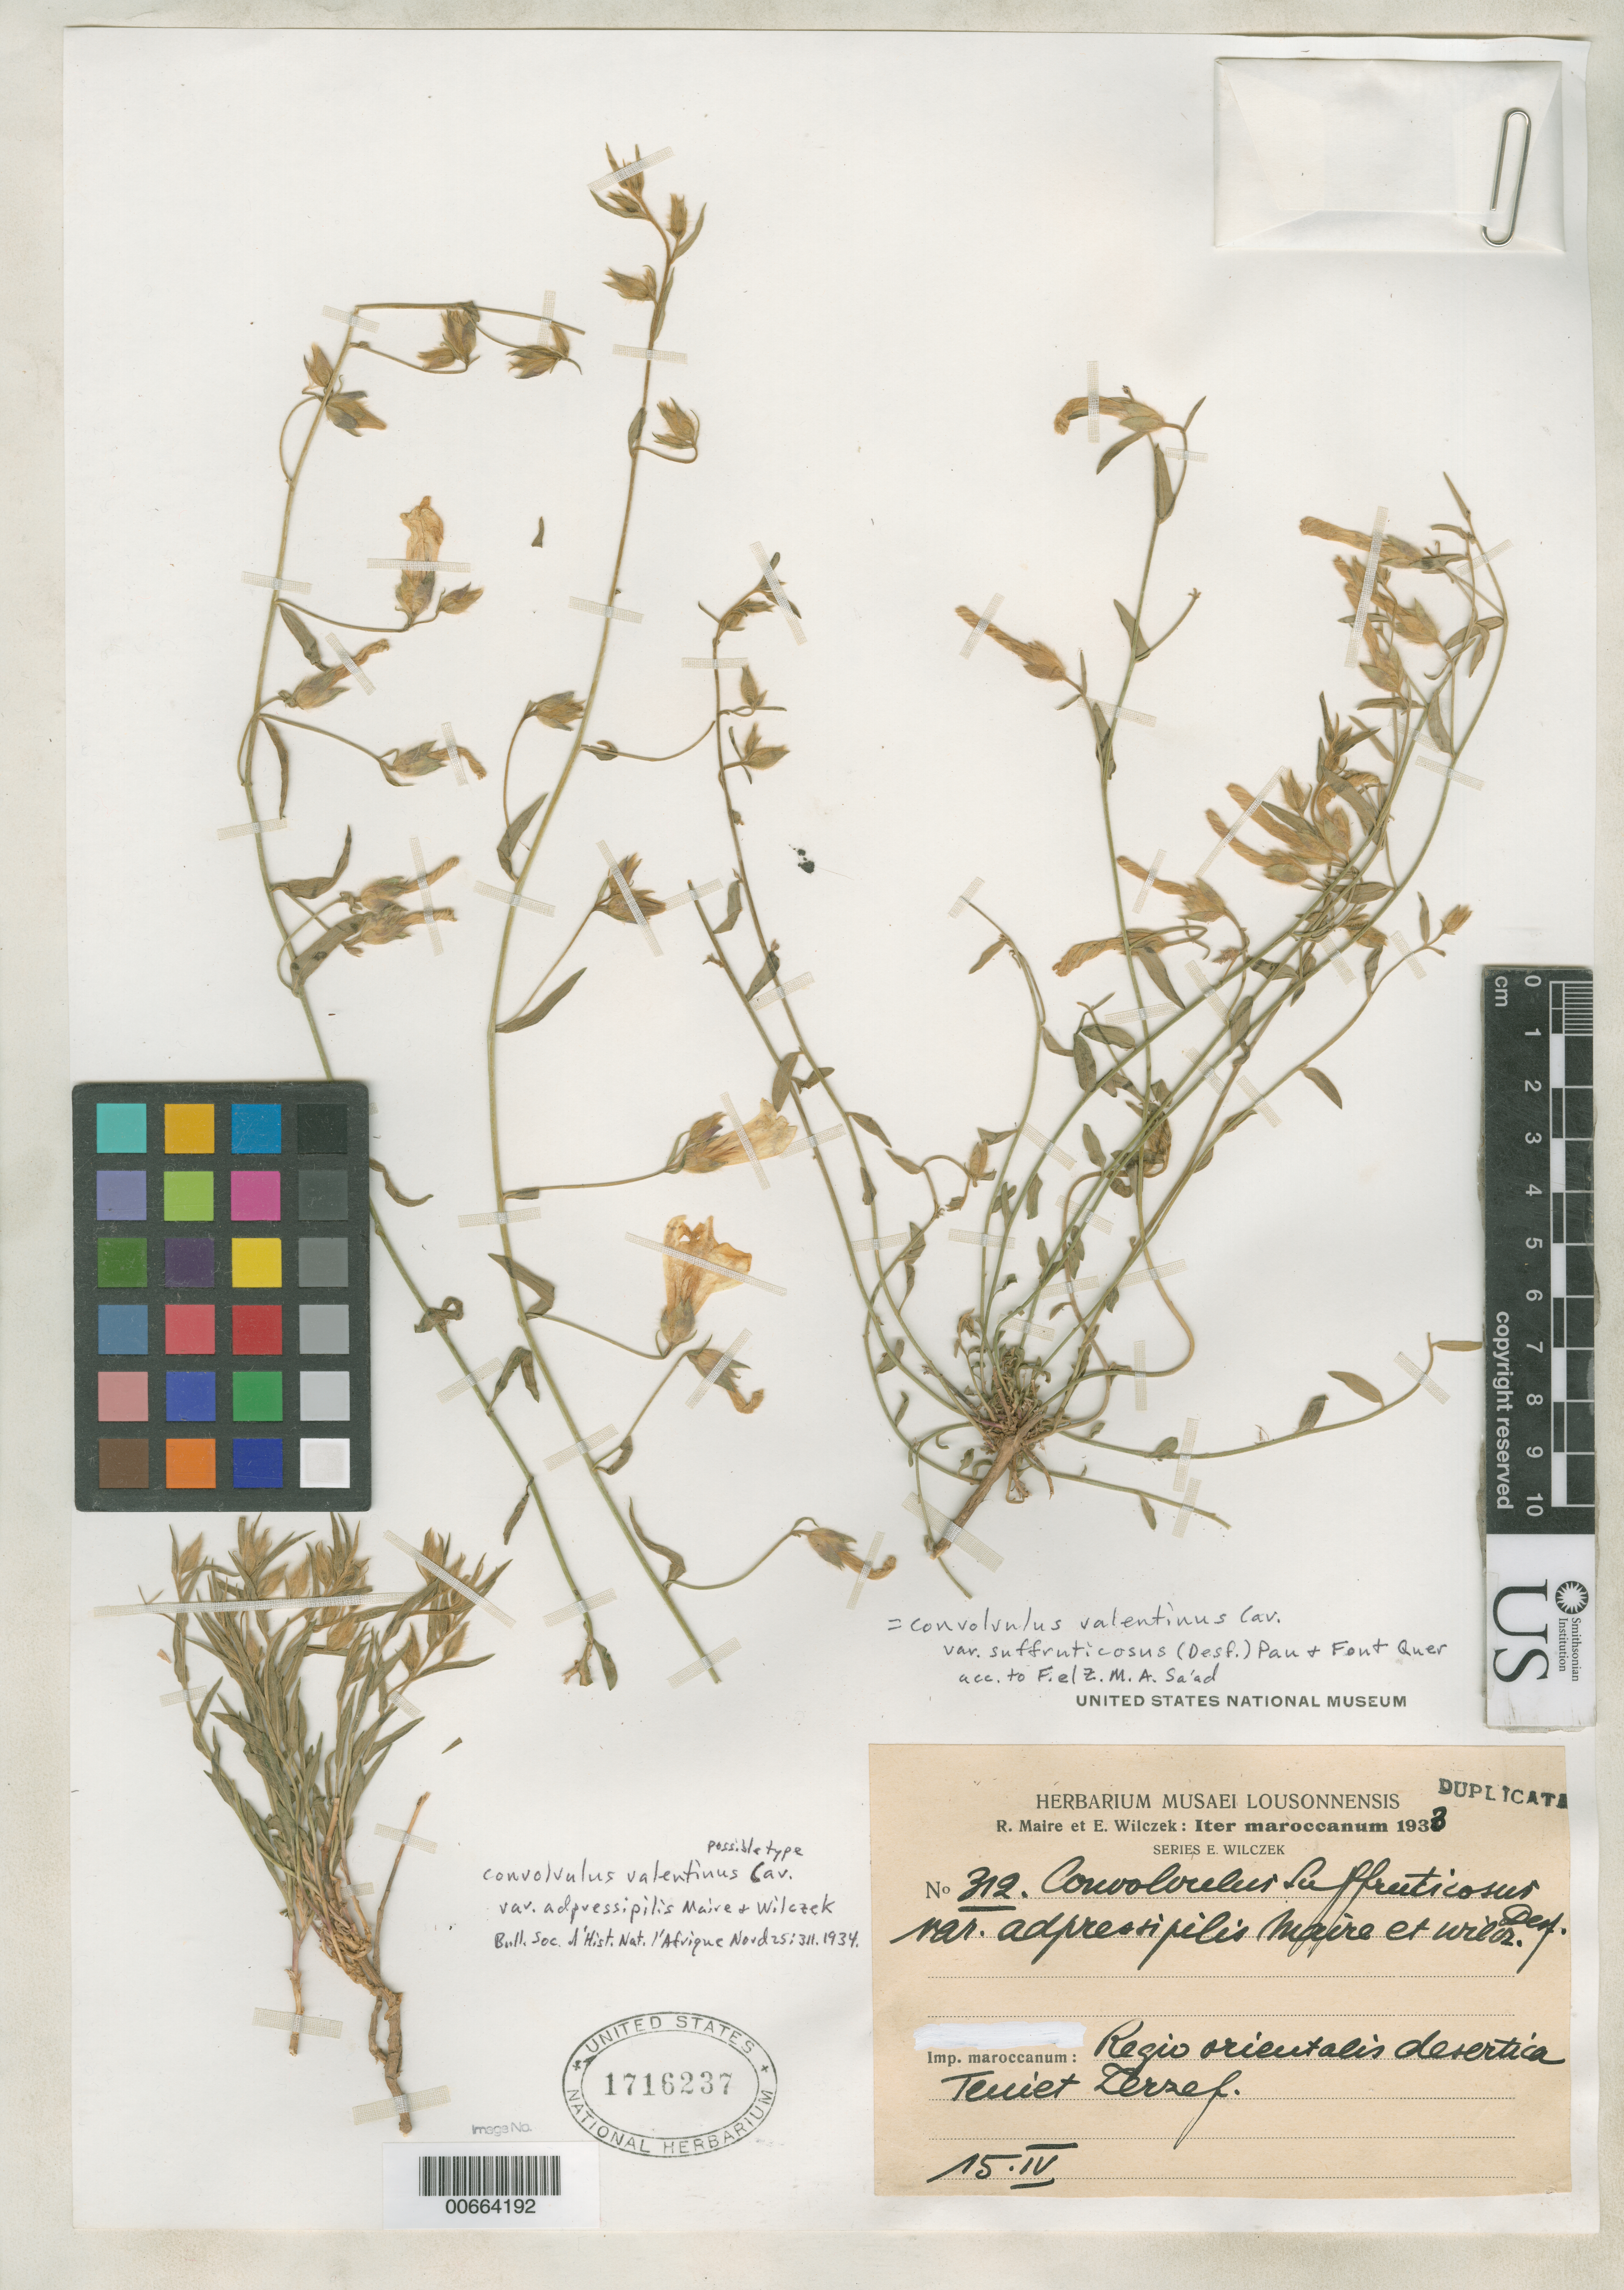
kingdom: Plantae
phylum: Tracheophyta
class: Magnoliopsida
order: Solanales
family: Convolvulaceae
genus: Convolvulus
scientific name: Convolvulus valentinus var. adpressipilis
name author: Maire & Wilczek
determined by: Sa'ad, F. EL Z. M. A.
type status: Possible Type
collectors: R. C. Maire & E. Wilczek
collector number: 312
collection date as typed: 15 Apr 1933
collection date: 1933-04-15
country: Morocco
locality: Regio orientalis desertica Teniet Zerzef.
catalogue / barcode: US 1716237